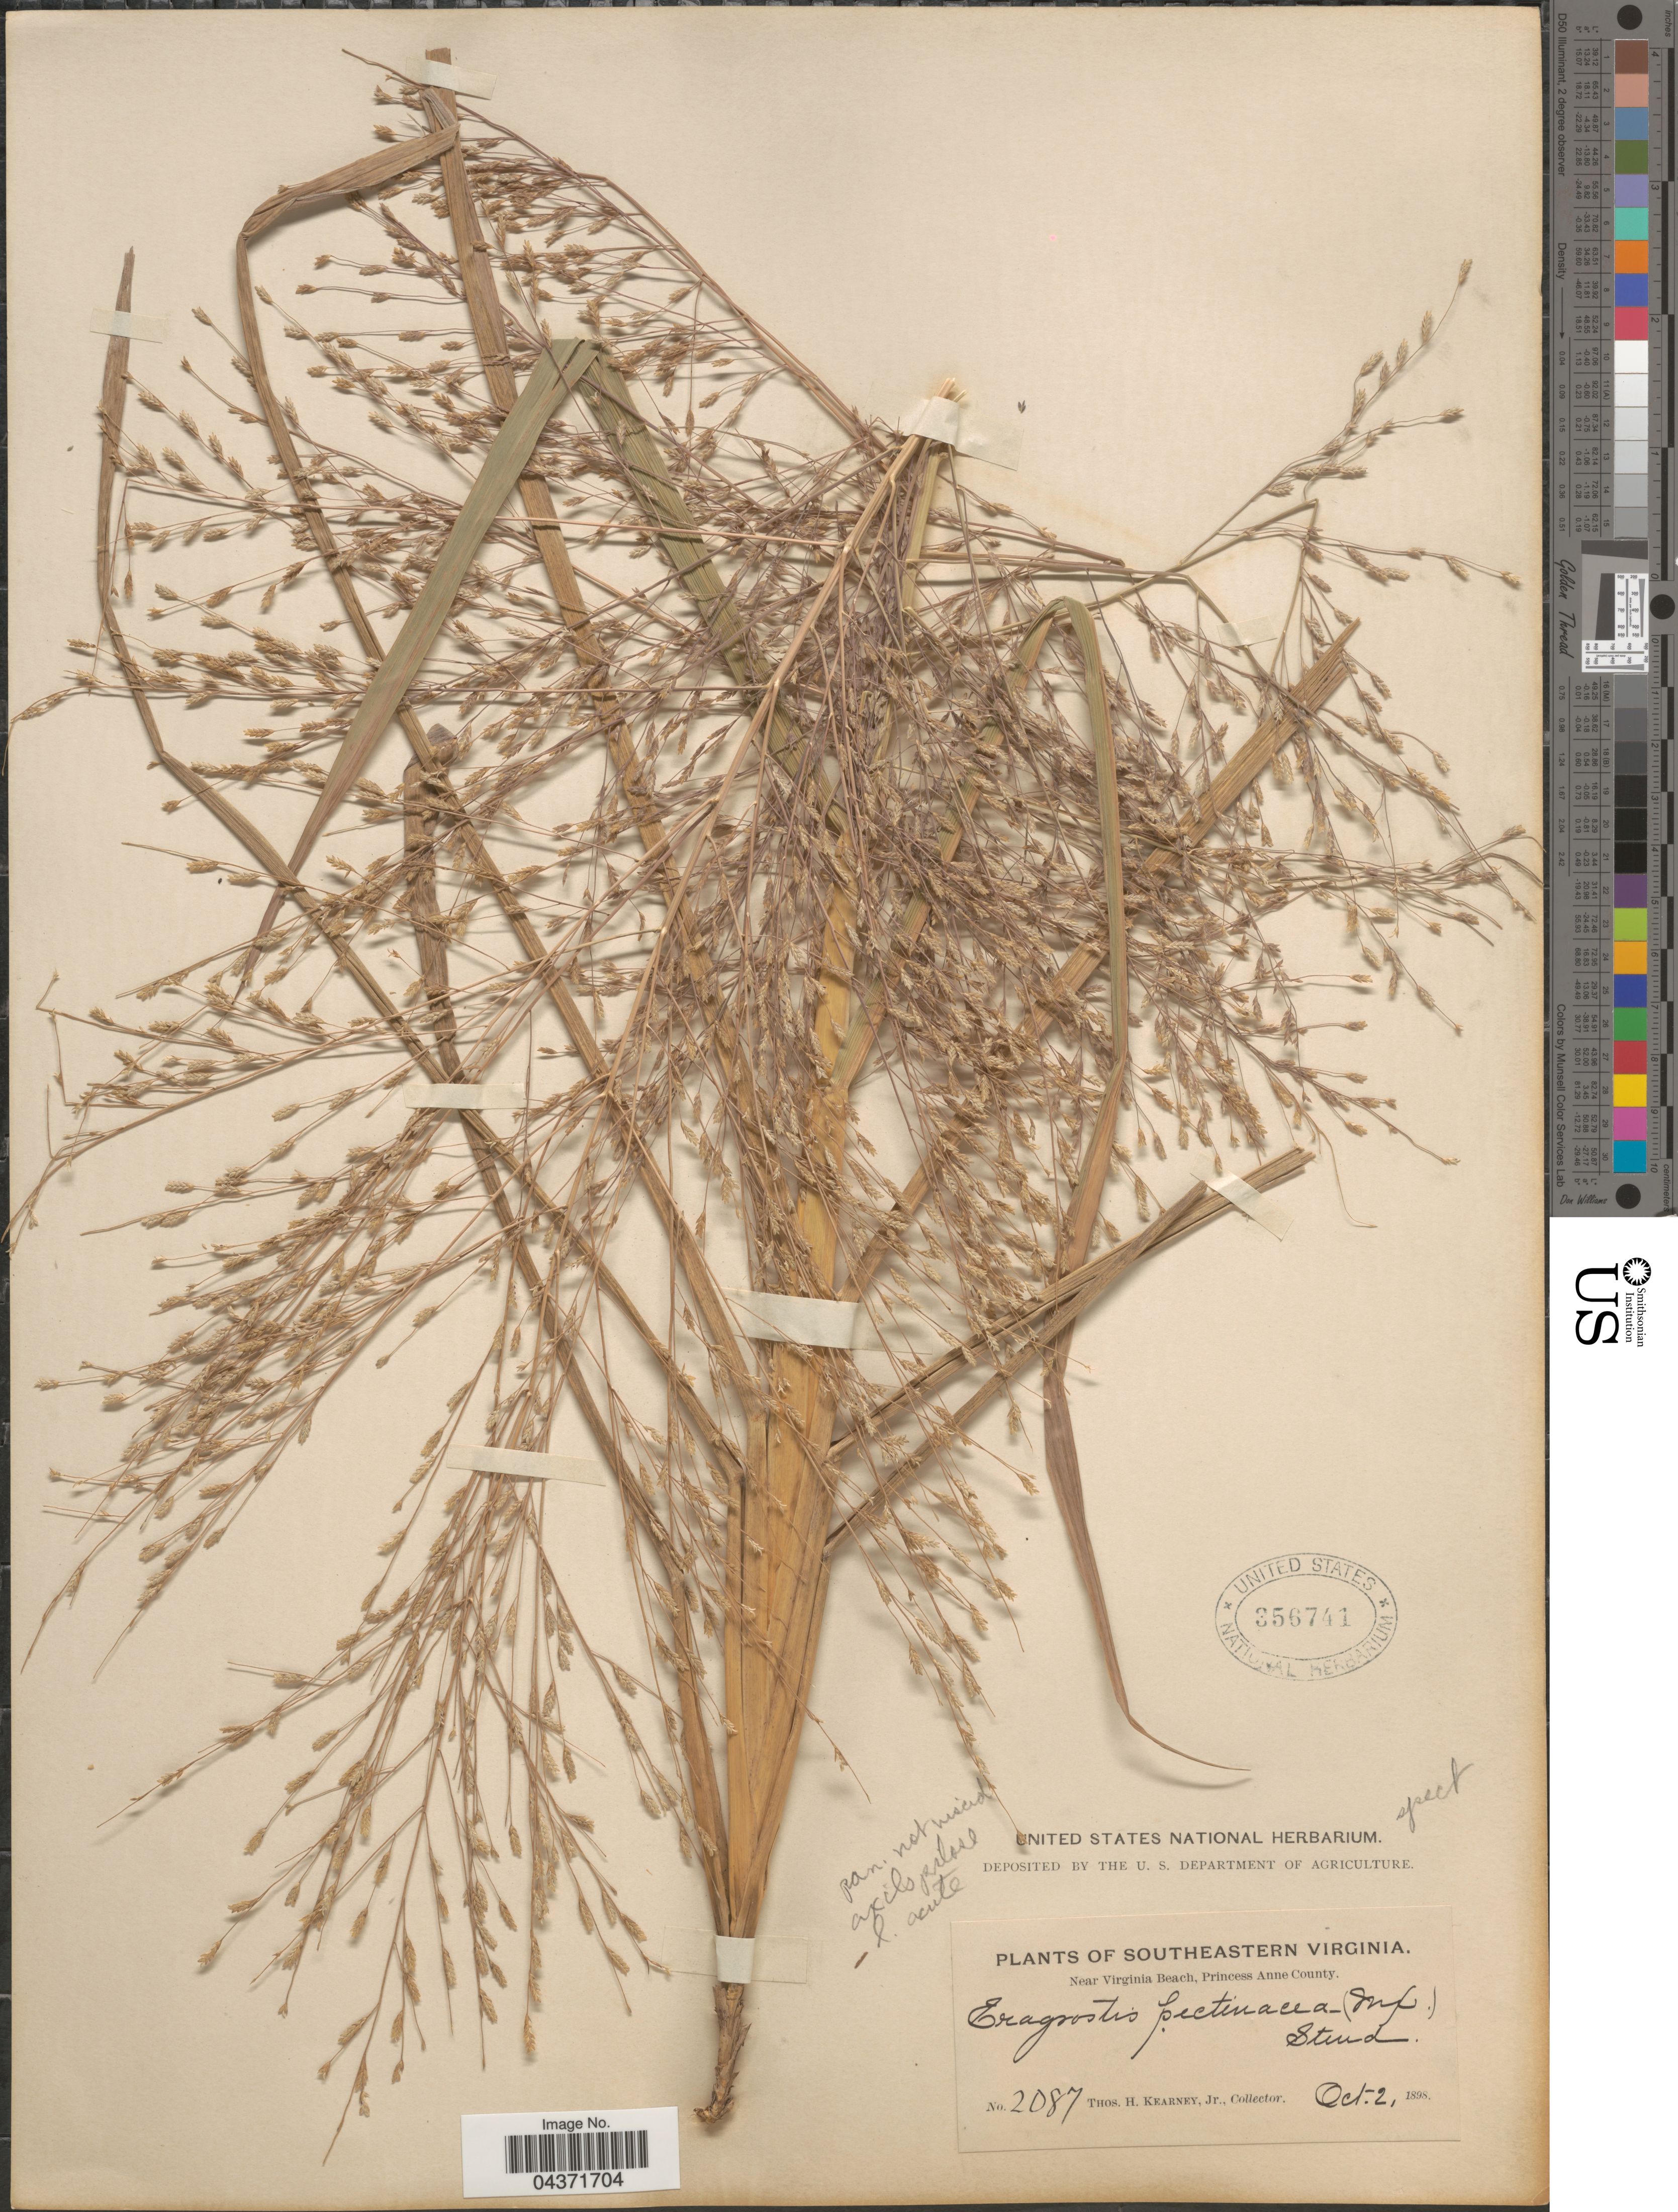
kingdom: Plantae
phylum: Tracheophyta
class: Liliopsida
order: Poales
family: Poaceae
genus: Eragrostis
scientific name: Eragrostis spectabilis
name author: (Pursh) Steud.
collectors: T. H. Kearney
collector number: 2087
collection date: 1898-10-02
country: United States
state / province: Virginia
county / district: City of Virginia Beach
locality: Southeastern Virginia. Near Virginia Beach, Princess Anne (=historic county name) County.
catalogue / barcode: US 356741